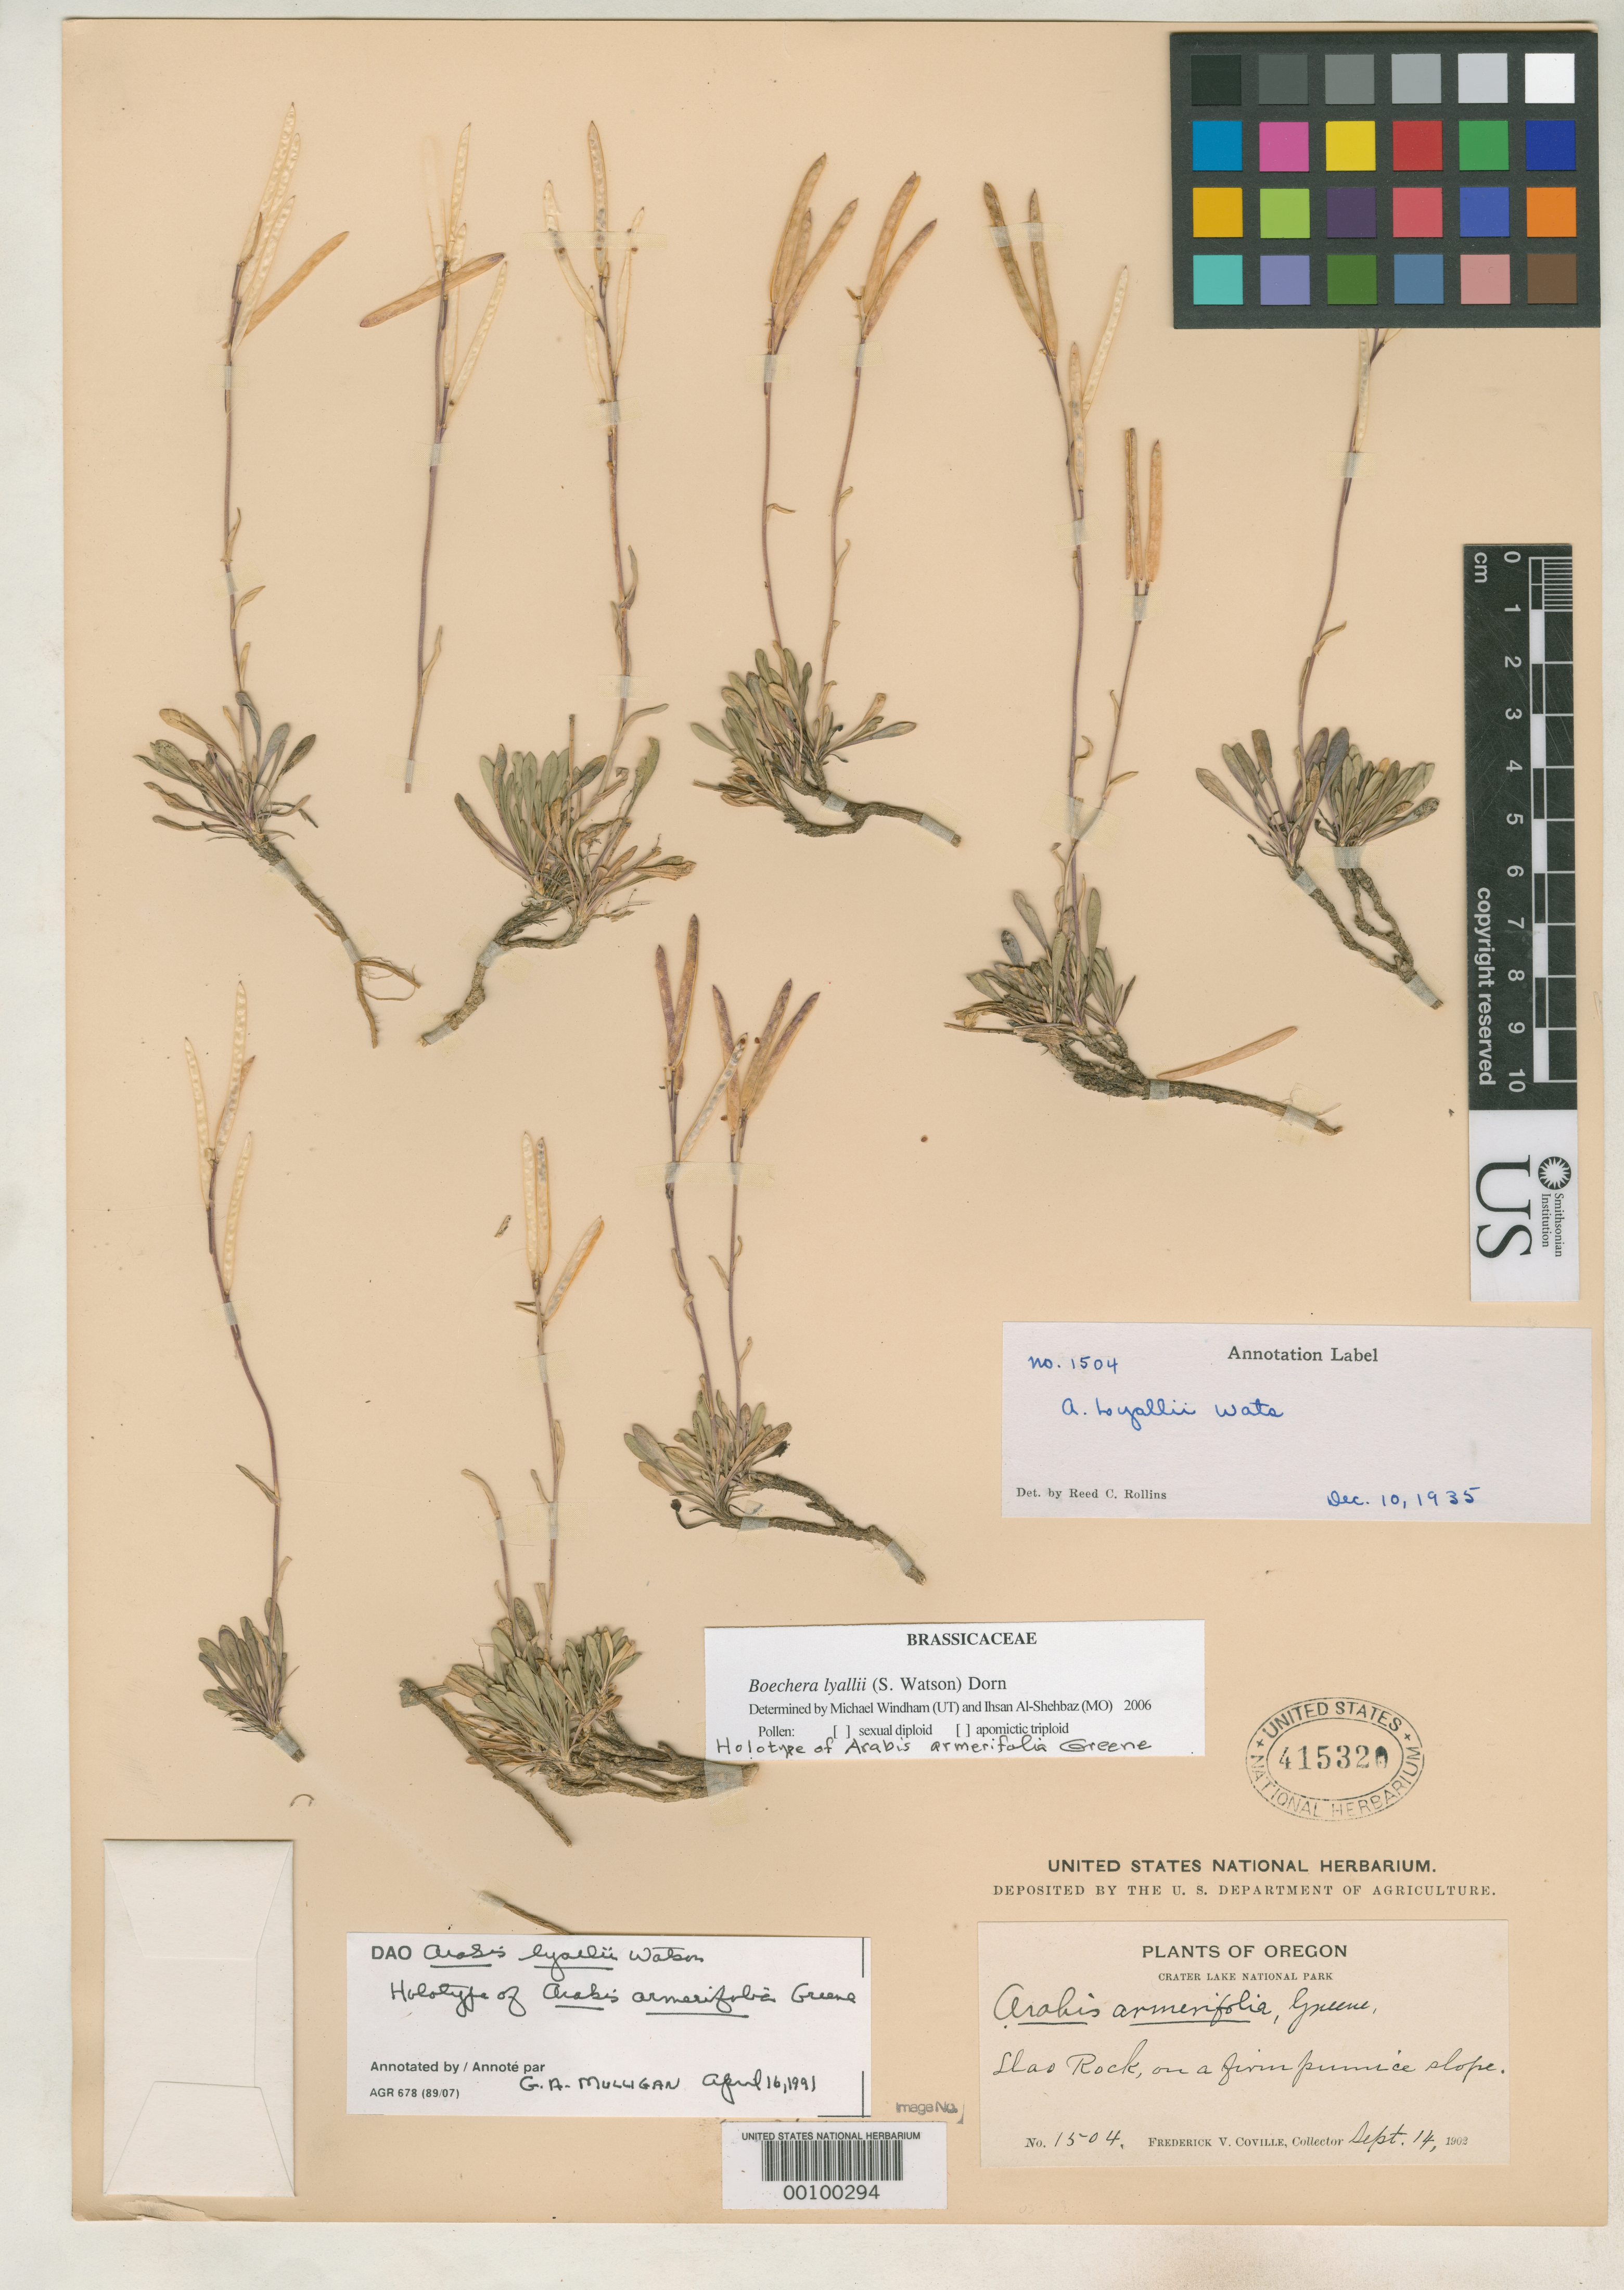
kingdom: Plantae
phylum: Tracheophyta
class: Magnoliopsida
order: Brassicales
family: Brassicaceae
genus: Arabis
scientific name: Arabis armerifolia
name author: Greene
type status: Holotype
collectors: F. V. Coville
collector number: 1504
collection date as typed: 14 Sep 1902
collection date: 1902-09-14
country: United States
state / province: Oregon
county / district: Klamath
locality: Crater Lake National Park.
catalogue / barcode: US 415320